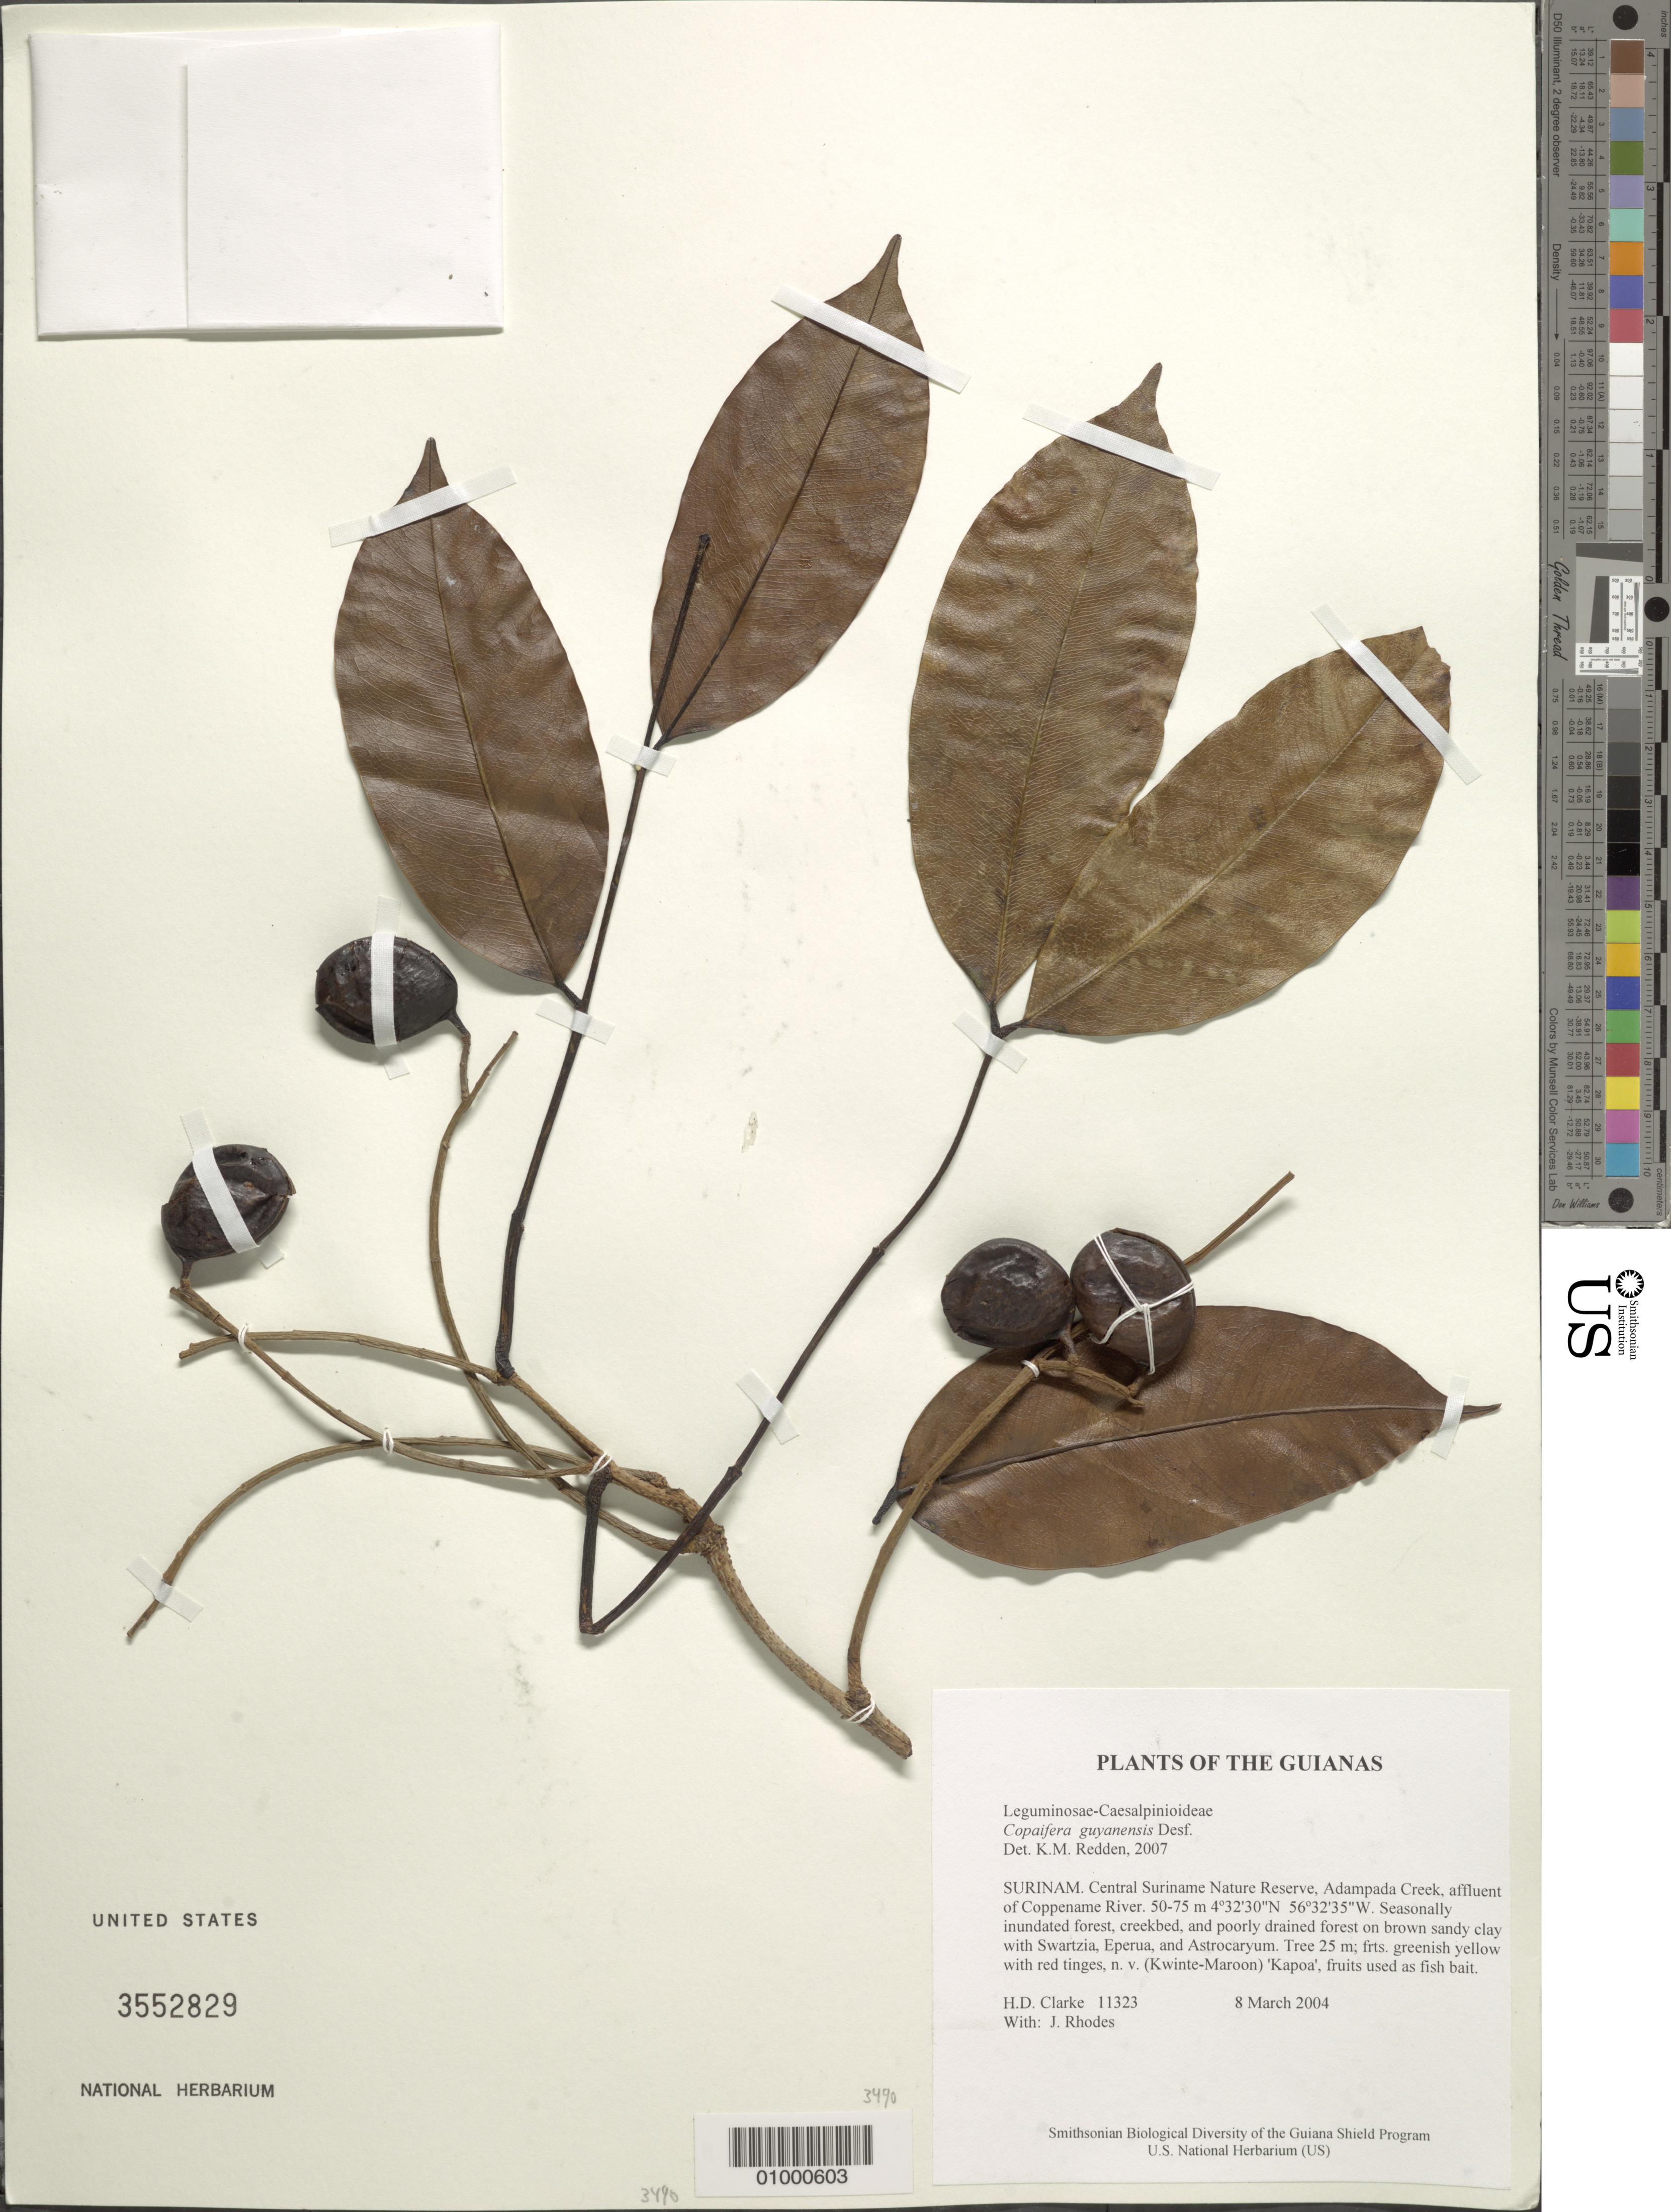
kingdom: Plantae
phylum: Tracheophyta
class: Magnoliopsida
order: Fabales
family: Fabaceae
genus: Copaifera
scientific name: Copaifera guyanensis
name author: Desf.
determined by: Rico Arce, María de Lourdes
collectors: H. D. Clarke & J. Rhodes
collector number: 11323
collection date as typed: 8 March 2004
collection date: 2004-03-08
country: Suriname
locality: Central Suriname Nature Reserve, Adampada Creek, affluent of Coppename River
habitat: Seasonally inundated forest, creekbed, and poorly drained forest on brown sandy clay with Swartzia, Eperua, and Astrocaryum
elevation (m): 50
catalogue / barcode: US 3552829